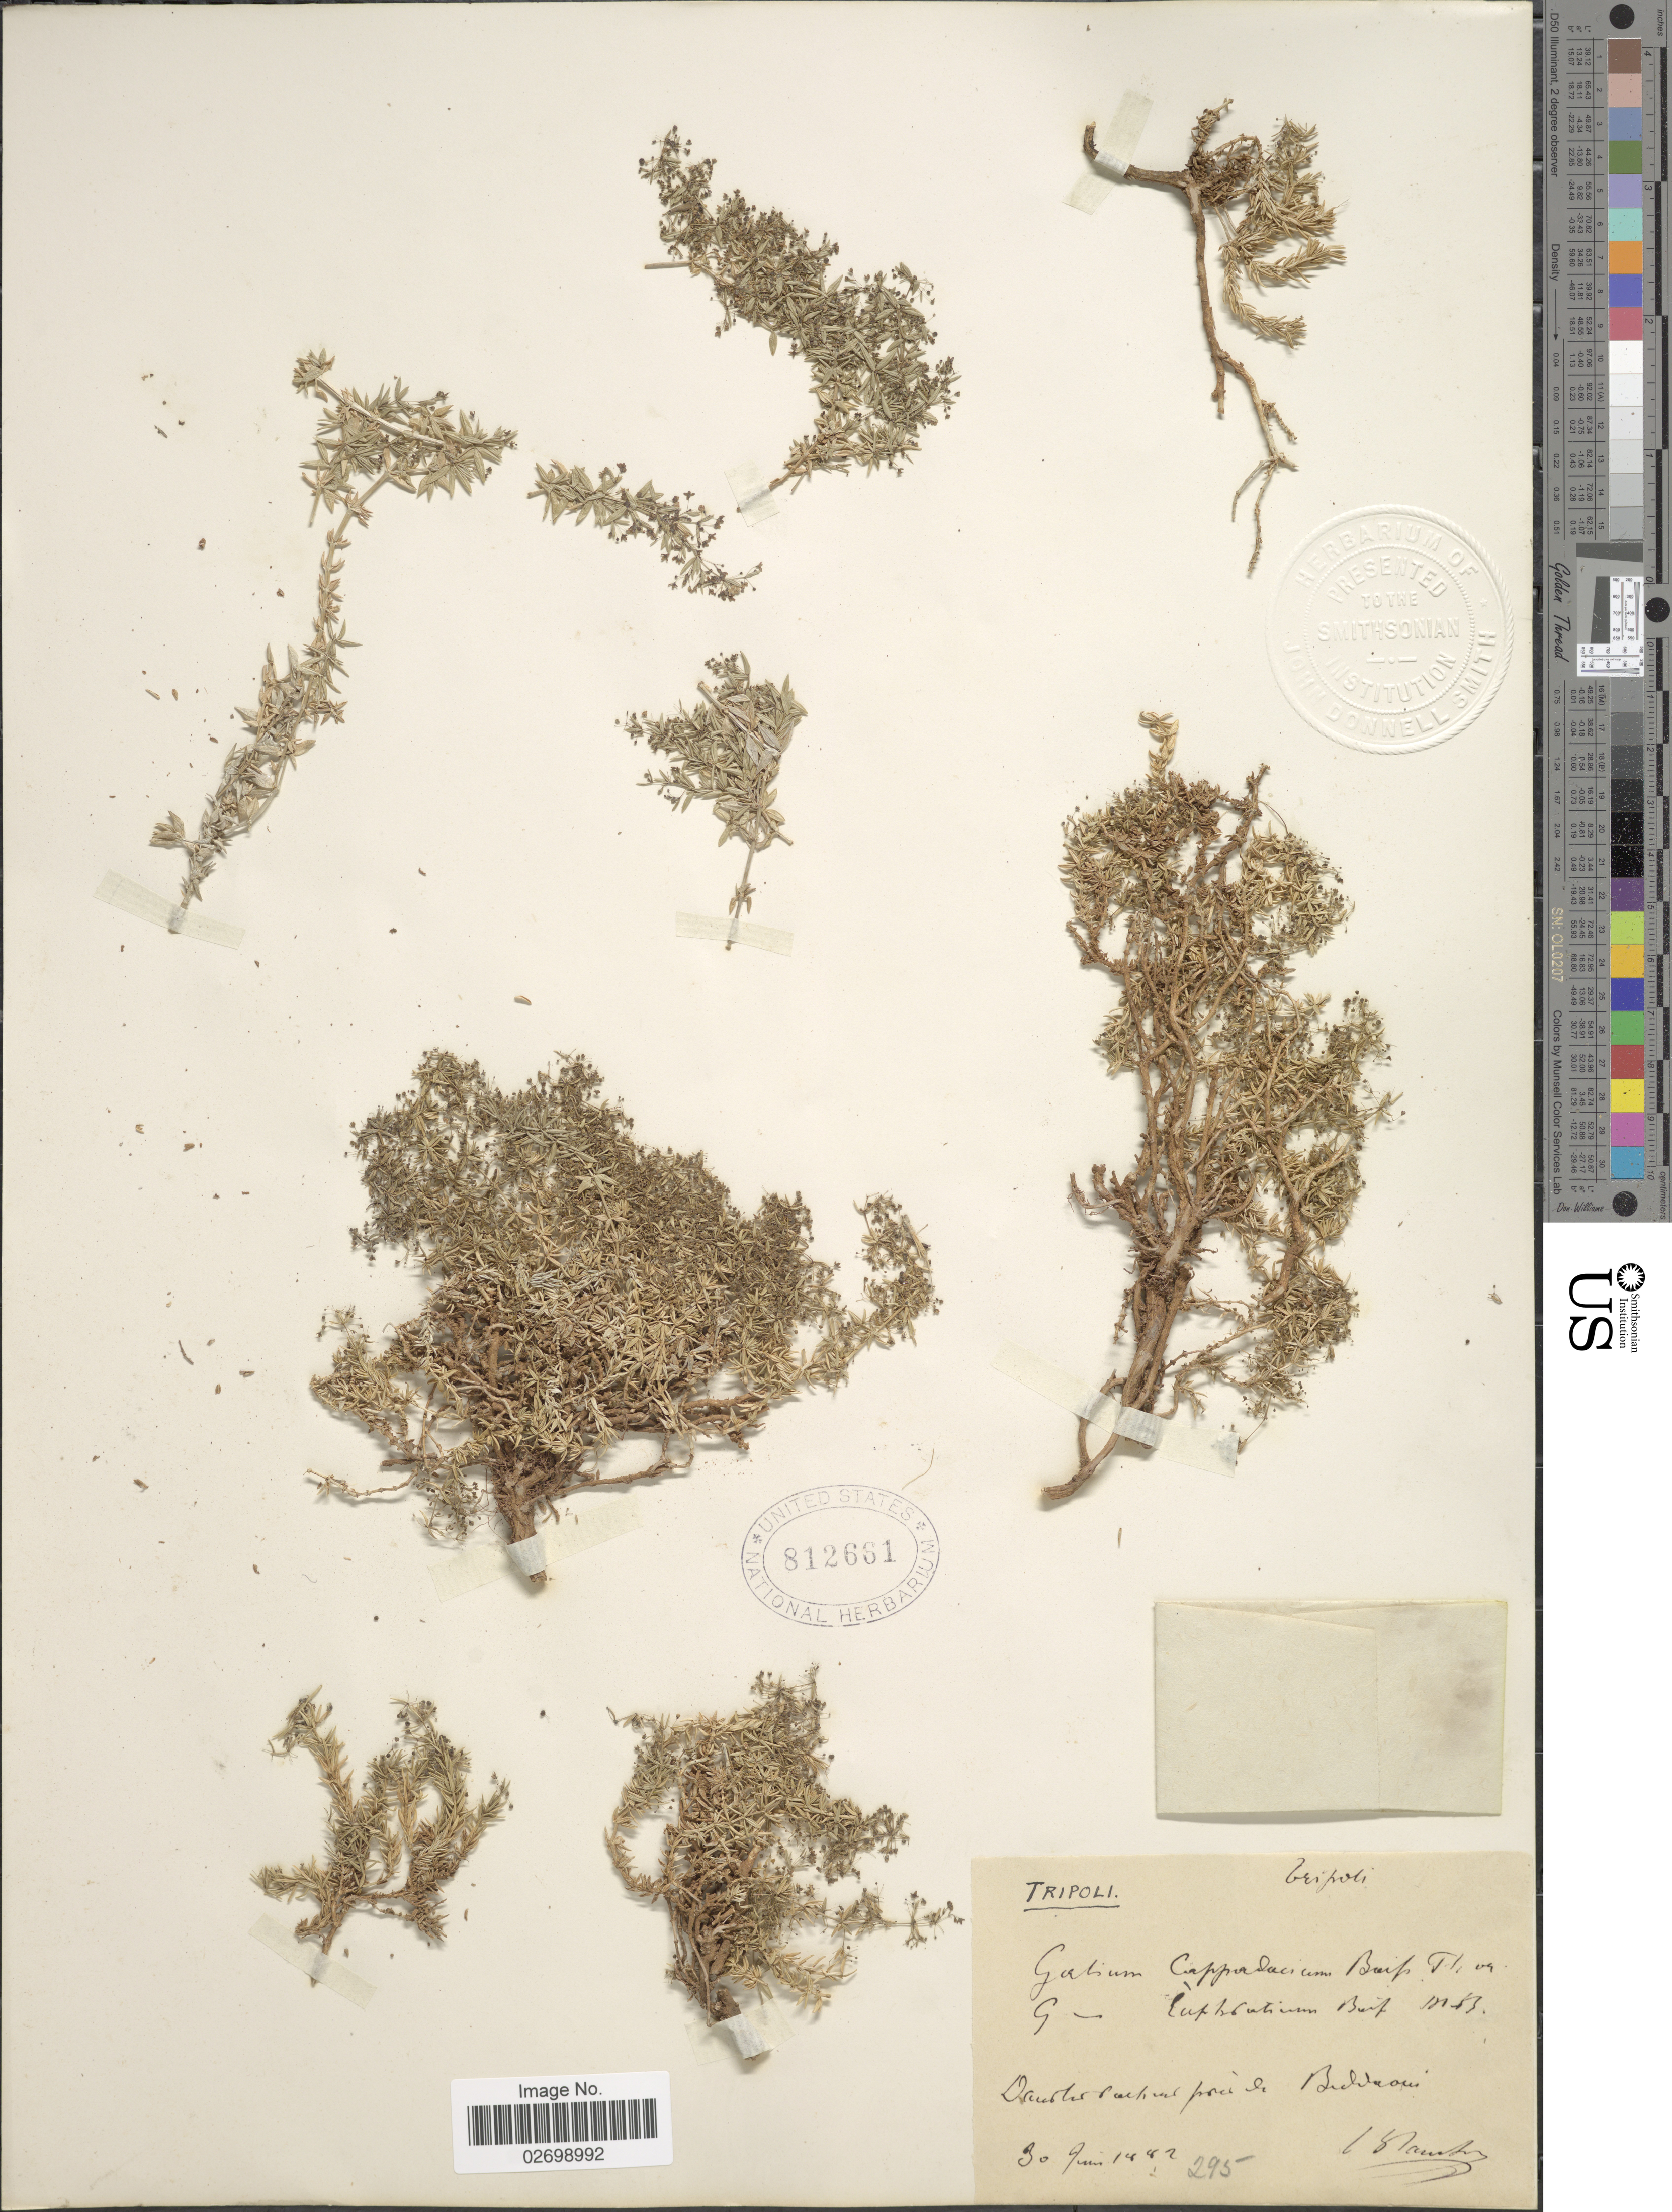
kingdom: Plantae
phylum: Tracheophyta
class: Magnoliopsida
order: Gentianales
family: Rubiaceae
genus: Galium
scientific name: Galium cappadocicum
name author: Boiss.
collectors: I. Blanche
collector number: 295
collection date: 1882-06-30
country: Lebanon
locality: Tripoli, pres de Beddaoui [Beddawi]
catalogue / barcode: US 812661